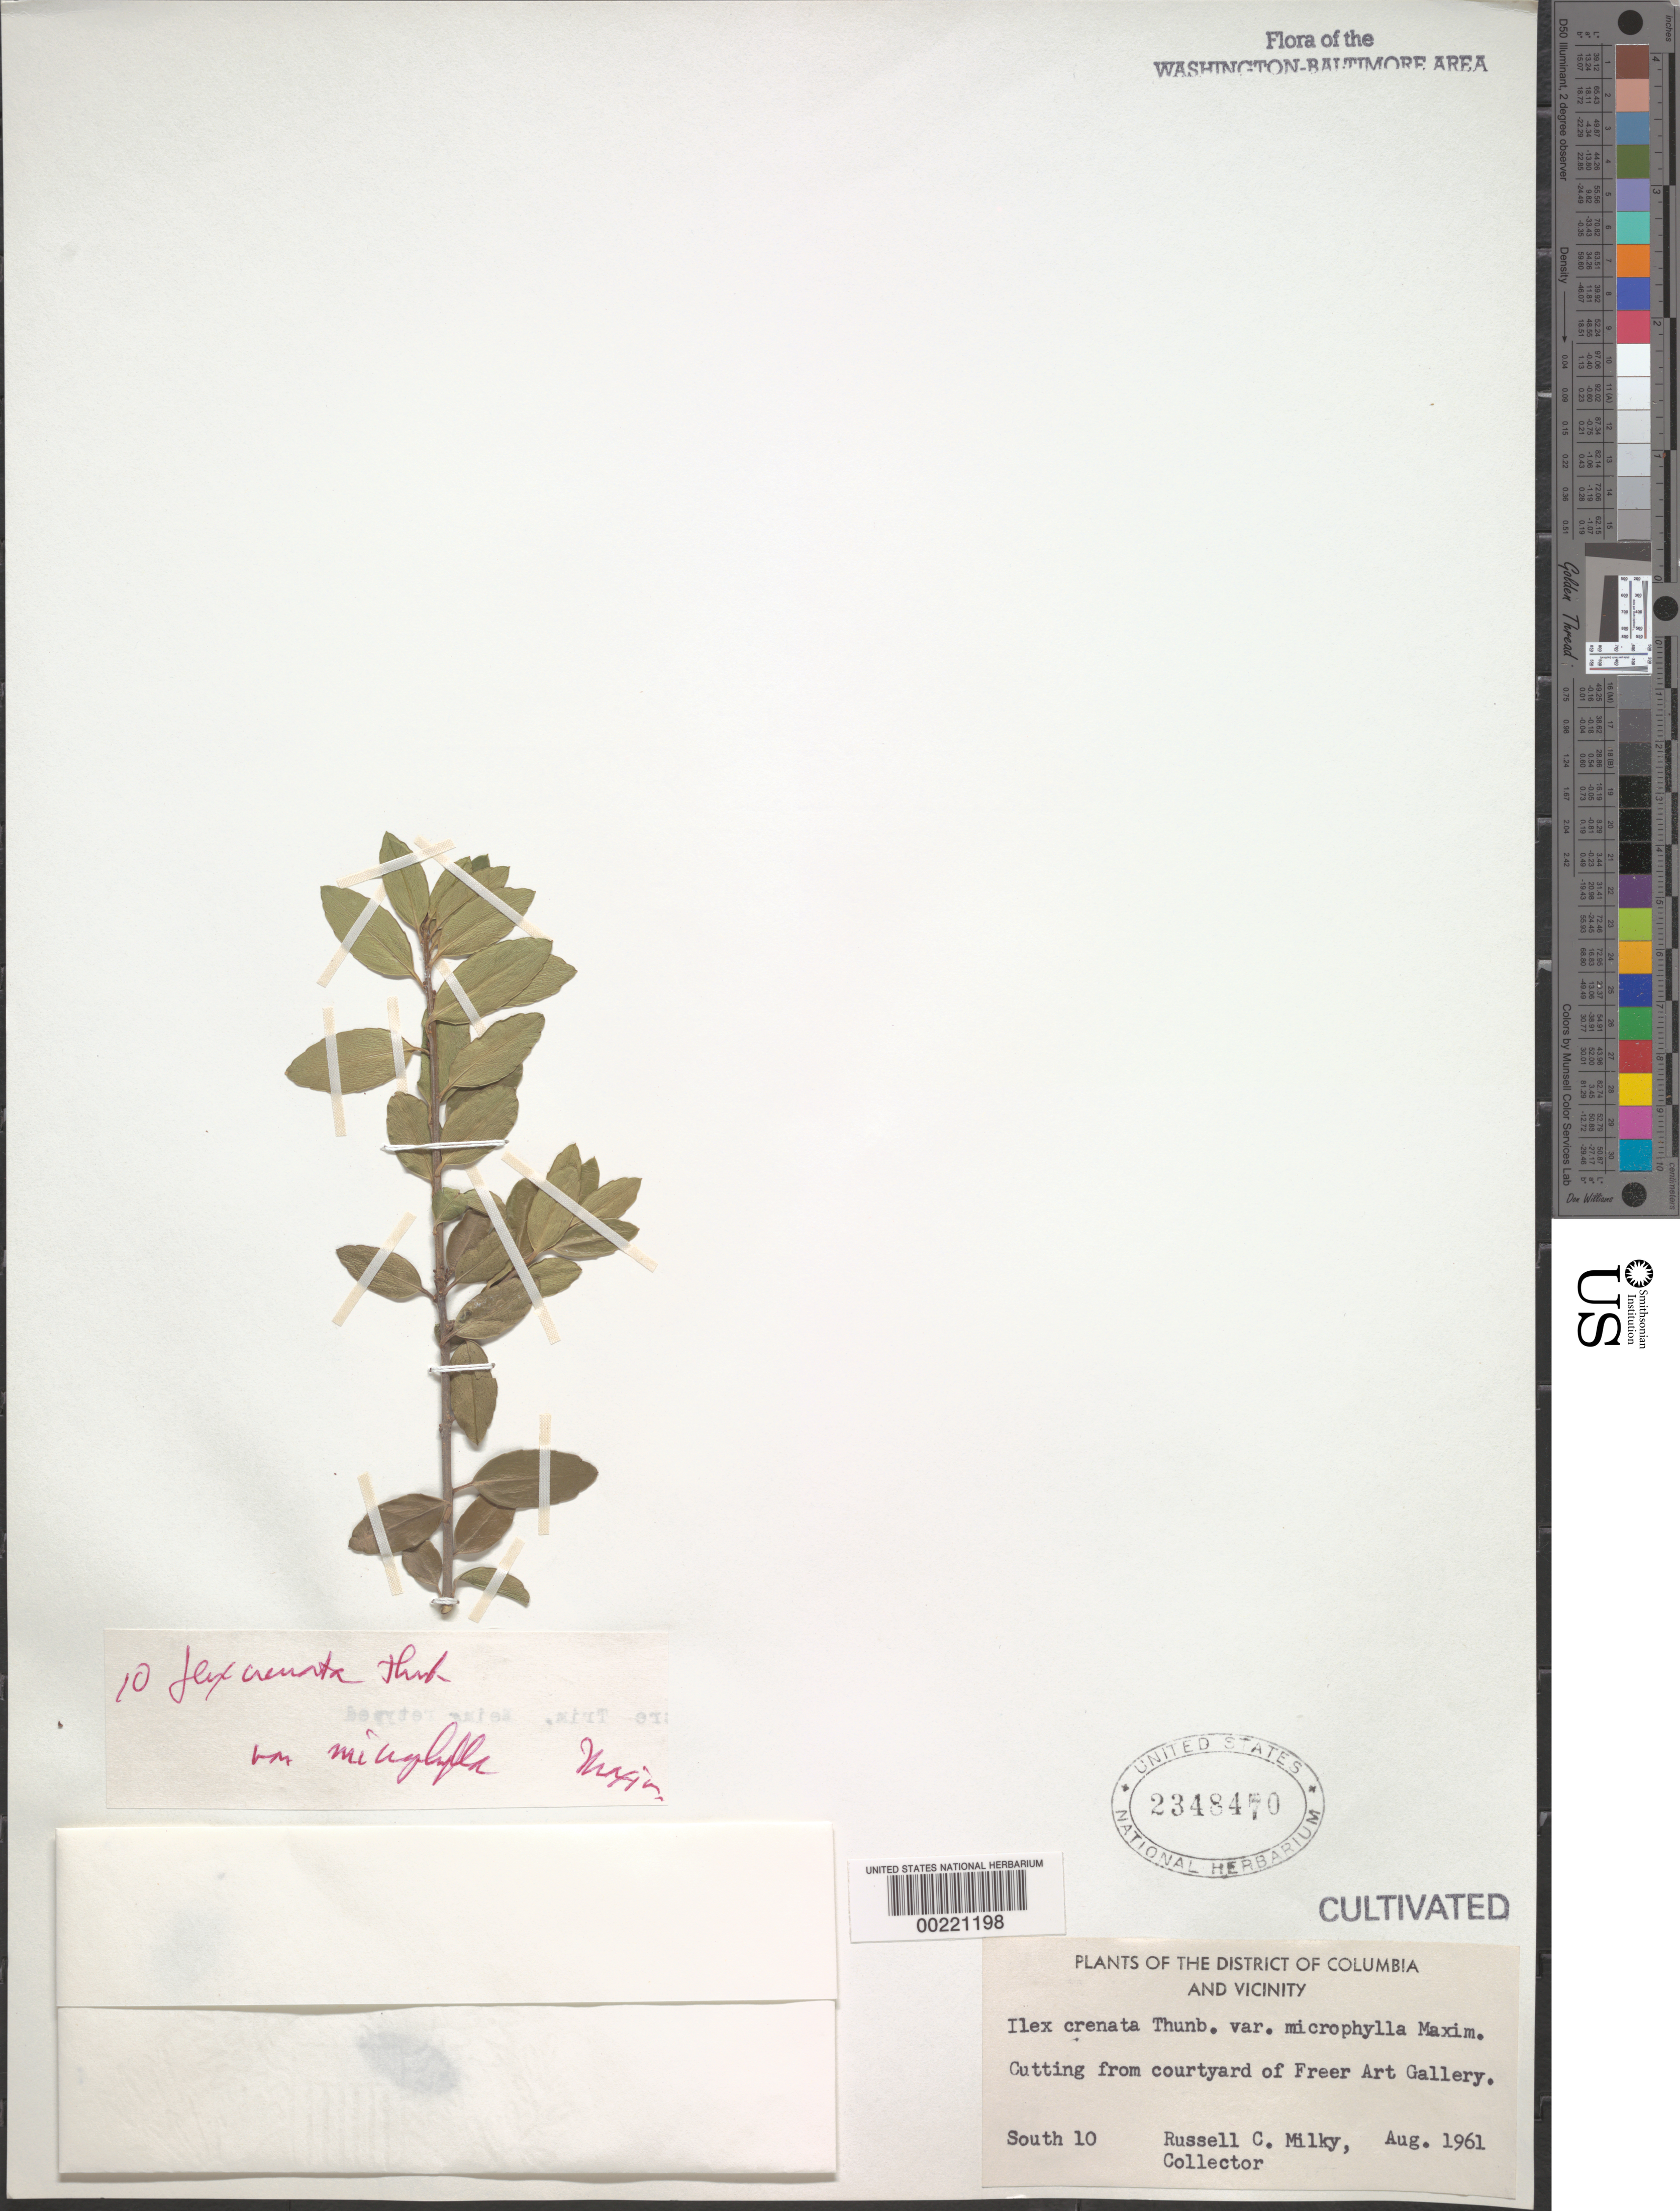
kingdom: Plantae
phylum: Tracheophyta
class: Magnoliopsida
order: Aquifoliales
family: Aquifoliaceae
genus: Ilex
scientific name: Ilex crenata var. microphylla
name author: (Rehder) Maxim. ex Rehder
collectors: R. Milky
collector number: South 10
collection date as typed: Aug 1961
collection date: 1961-08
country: United States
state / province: District of Columbia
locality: Courtyard of Freer Gallery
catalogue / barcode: US 2348470